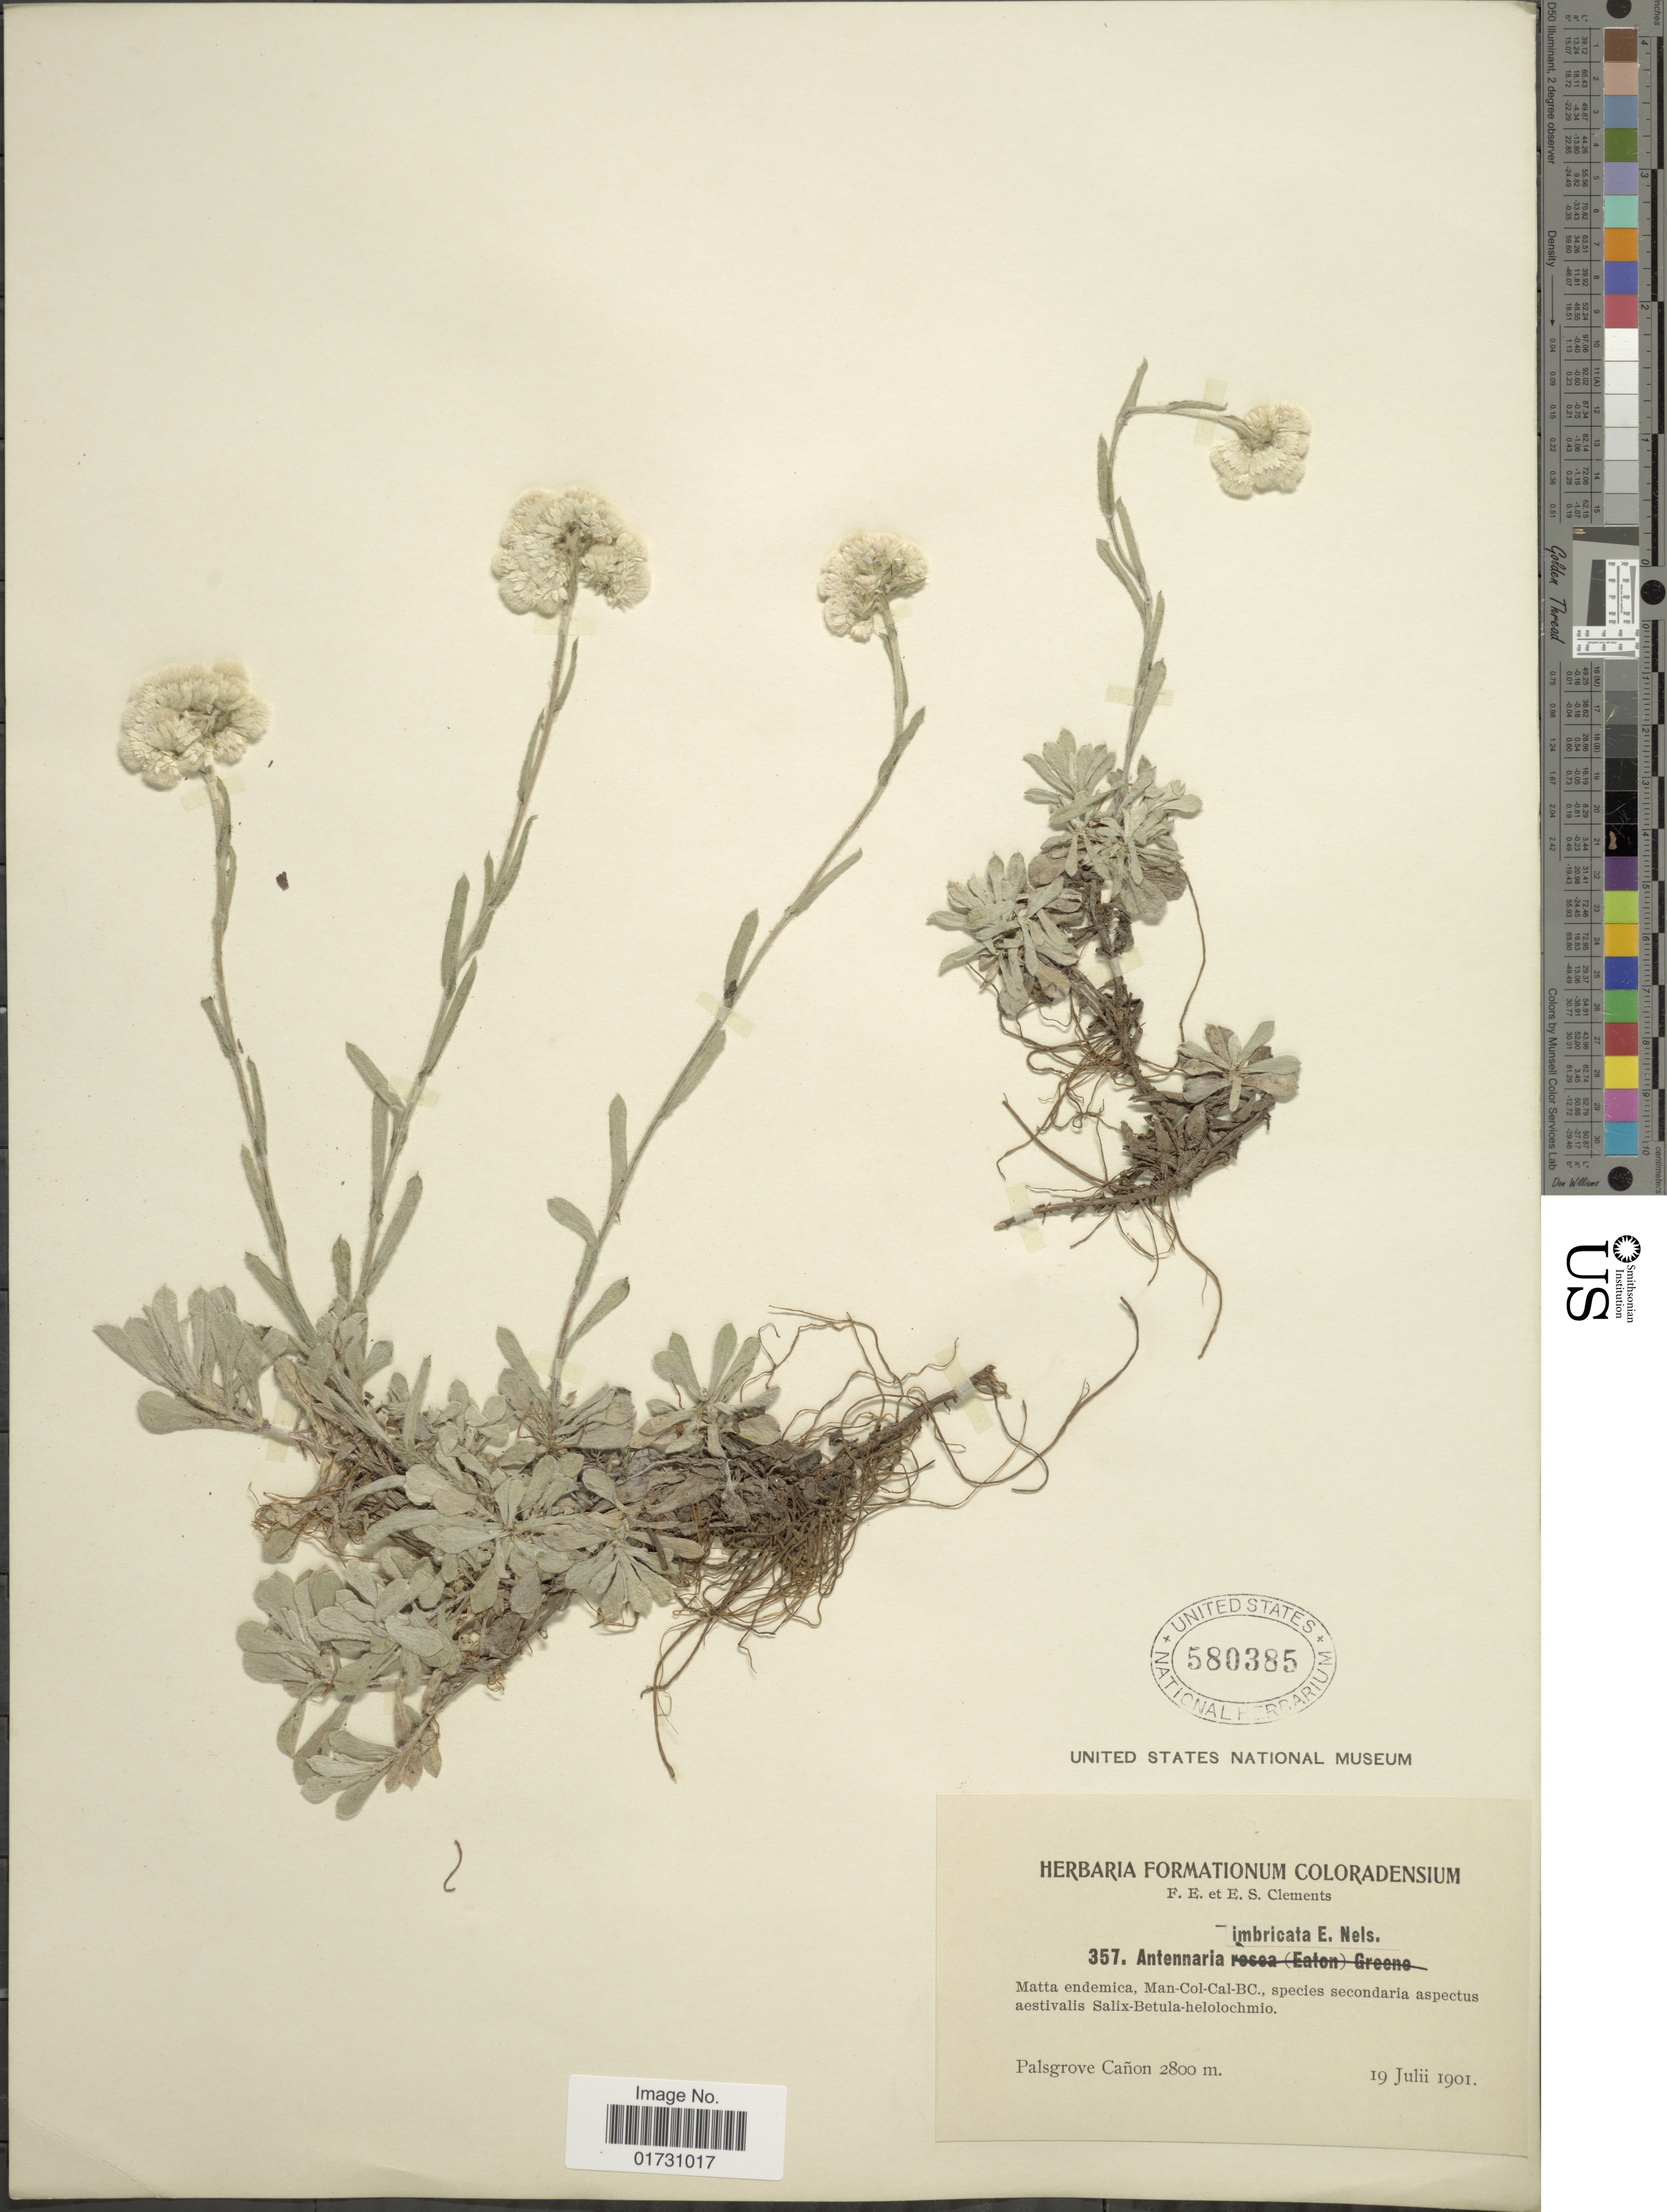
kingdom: Plantae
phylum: Tracheophyta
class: Magnoliopsida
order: Asterales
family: Asteraceae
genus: Antennaria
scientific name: Antennaria imbricata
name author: E.E. Nelson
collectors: F. E. Clements & E. S. Clements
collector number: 357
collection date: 1901-07-19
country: United States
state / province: Colorado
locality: Palsgrove Canon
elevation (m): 2800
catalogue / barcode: US 580385